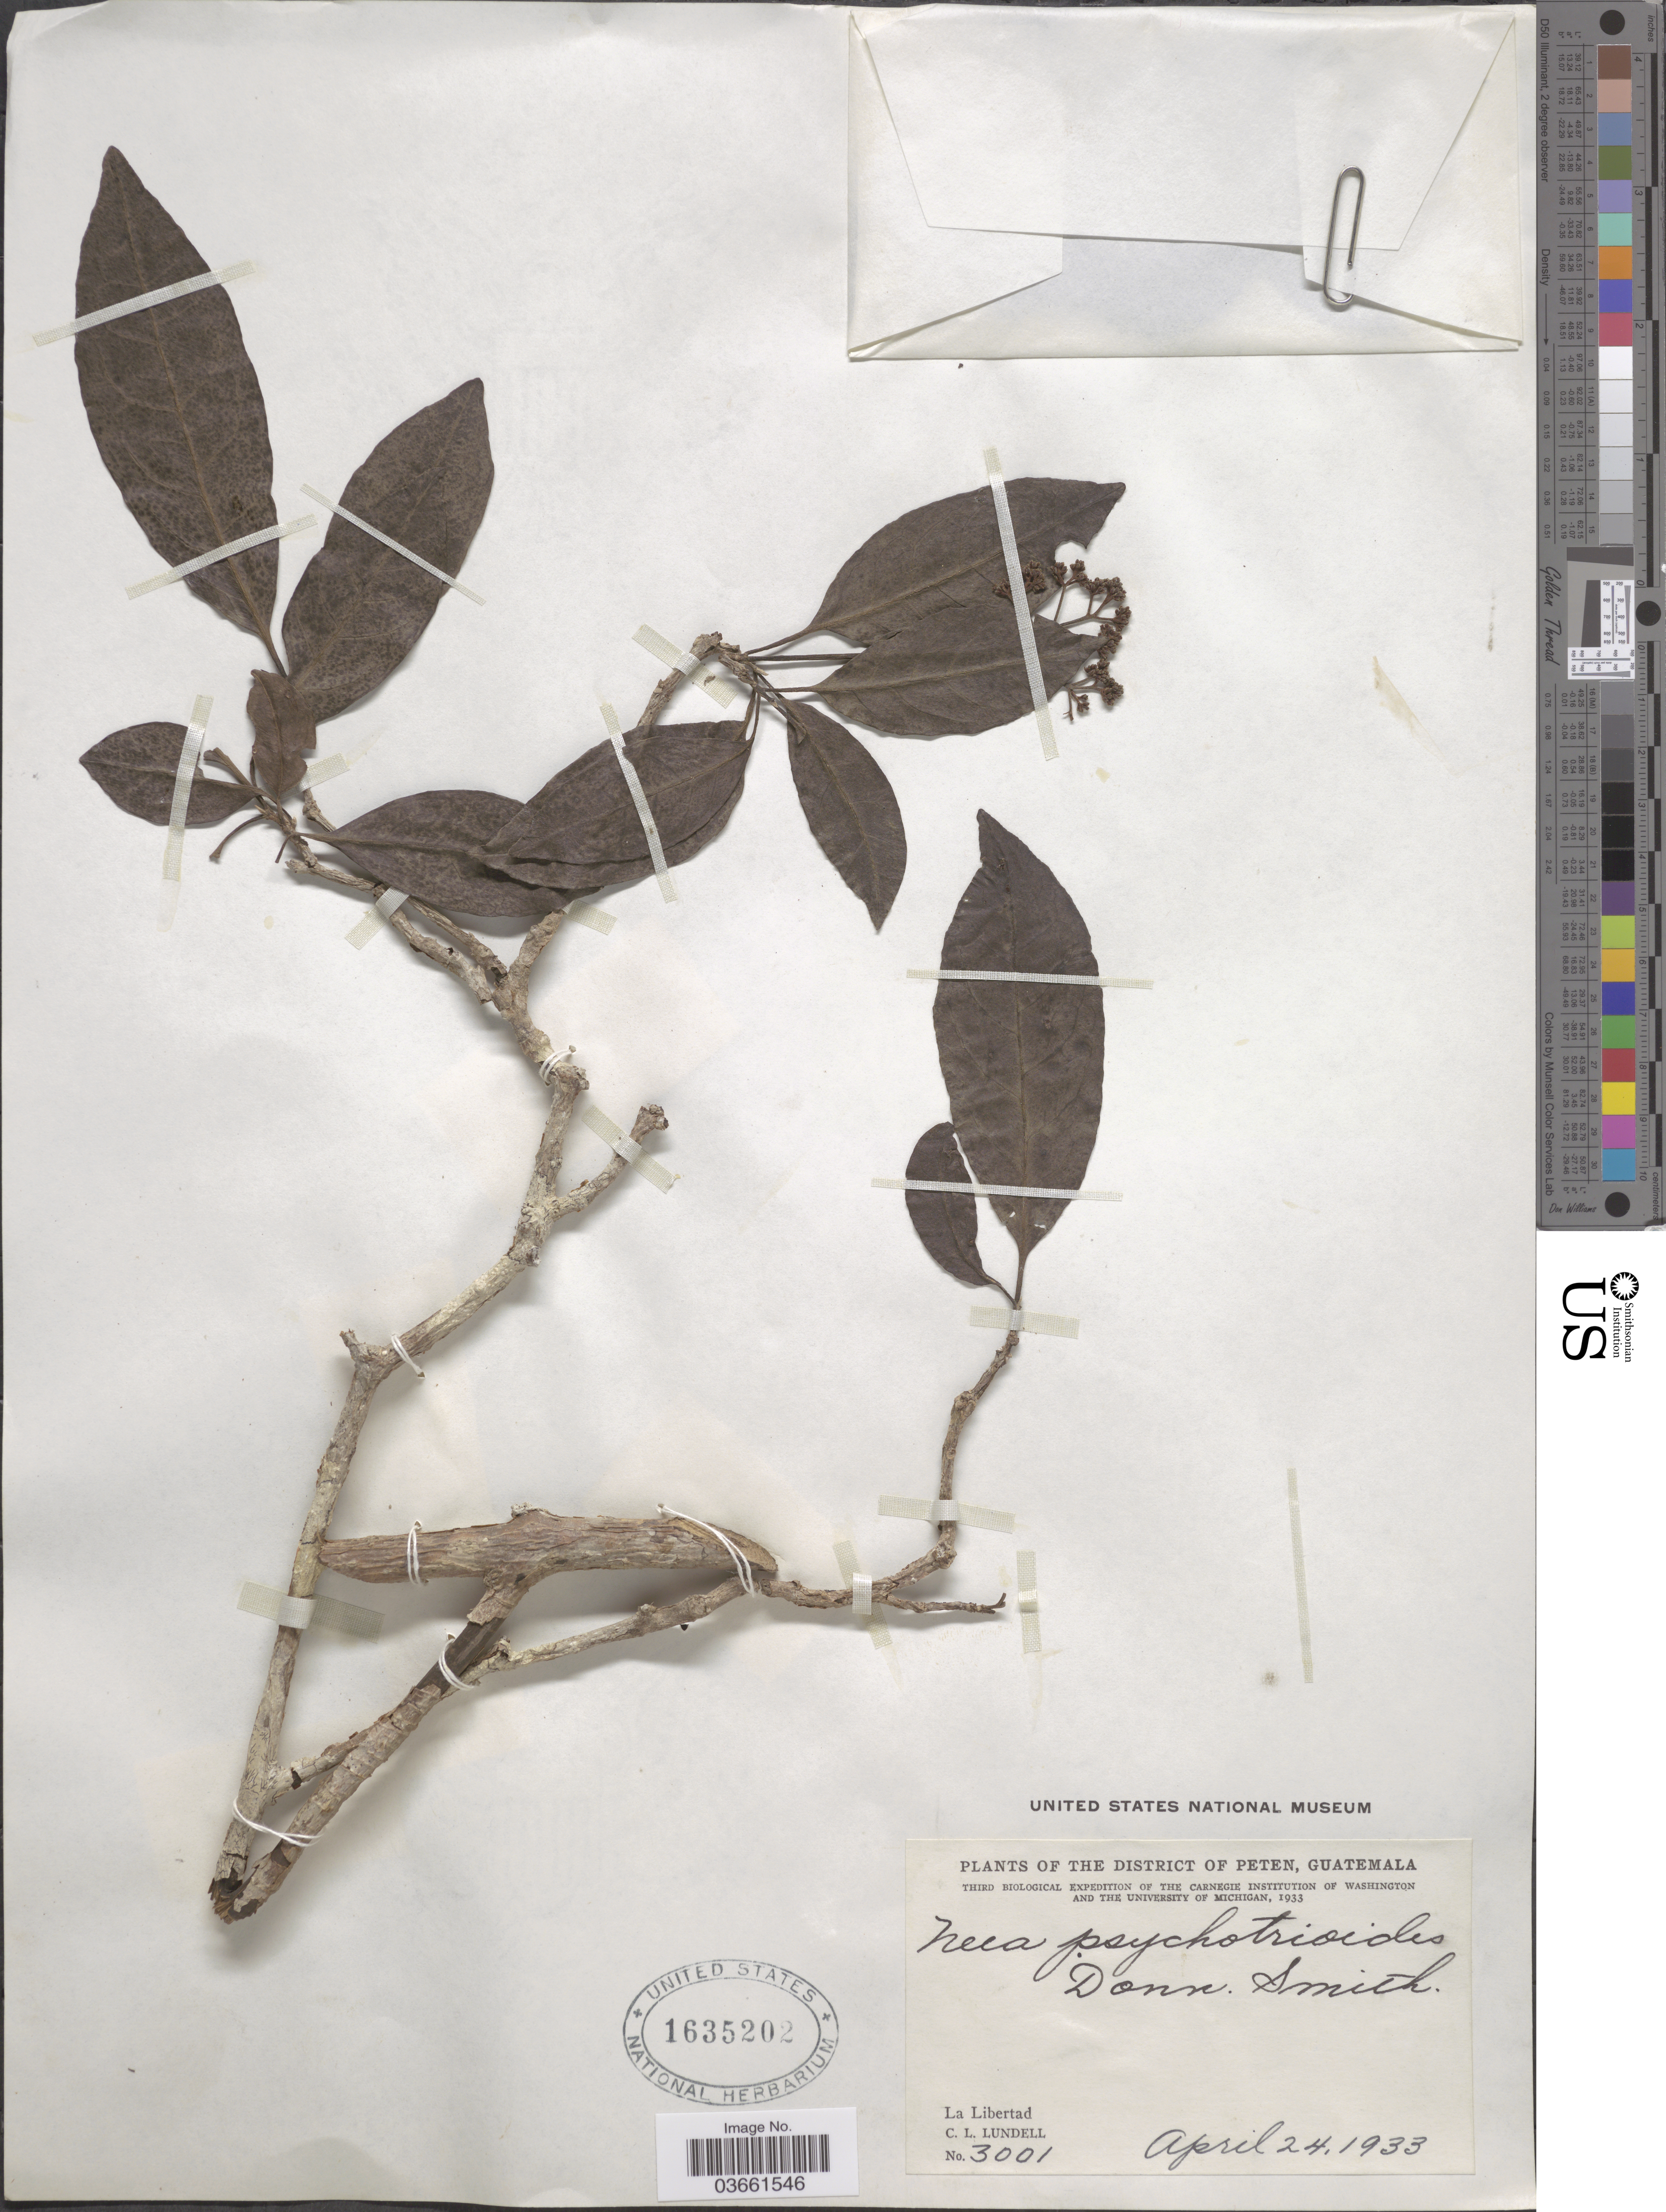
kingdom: Plantae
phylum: Tracheophyta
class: Magnoliopsida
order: Caryophyllales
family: Nyctaginaceae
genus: Neea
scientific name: Neea psychotrioides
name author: Donn. Sm.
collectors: C. L. Lundell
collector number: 3001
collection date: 1933-04-24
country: Guatemala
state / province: El Petén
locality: District of Peten. La Libertad.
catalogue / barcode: US 1635202